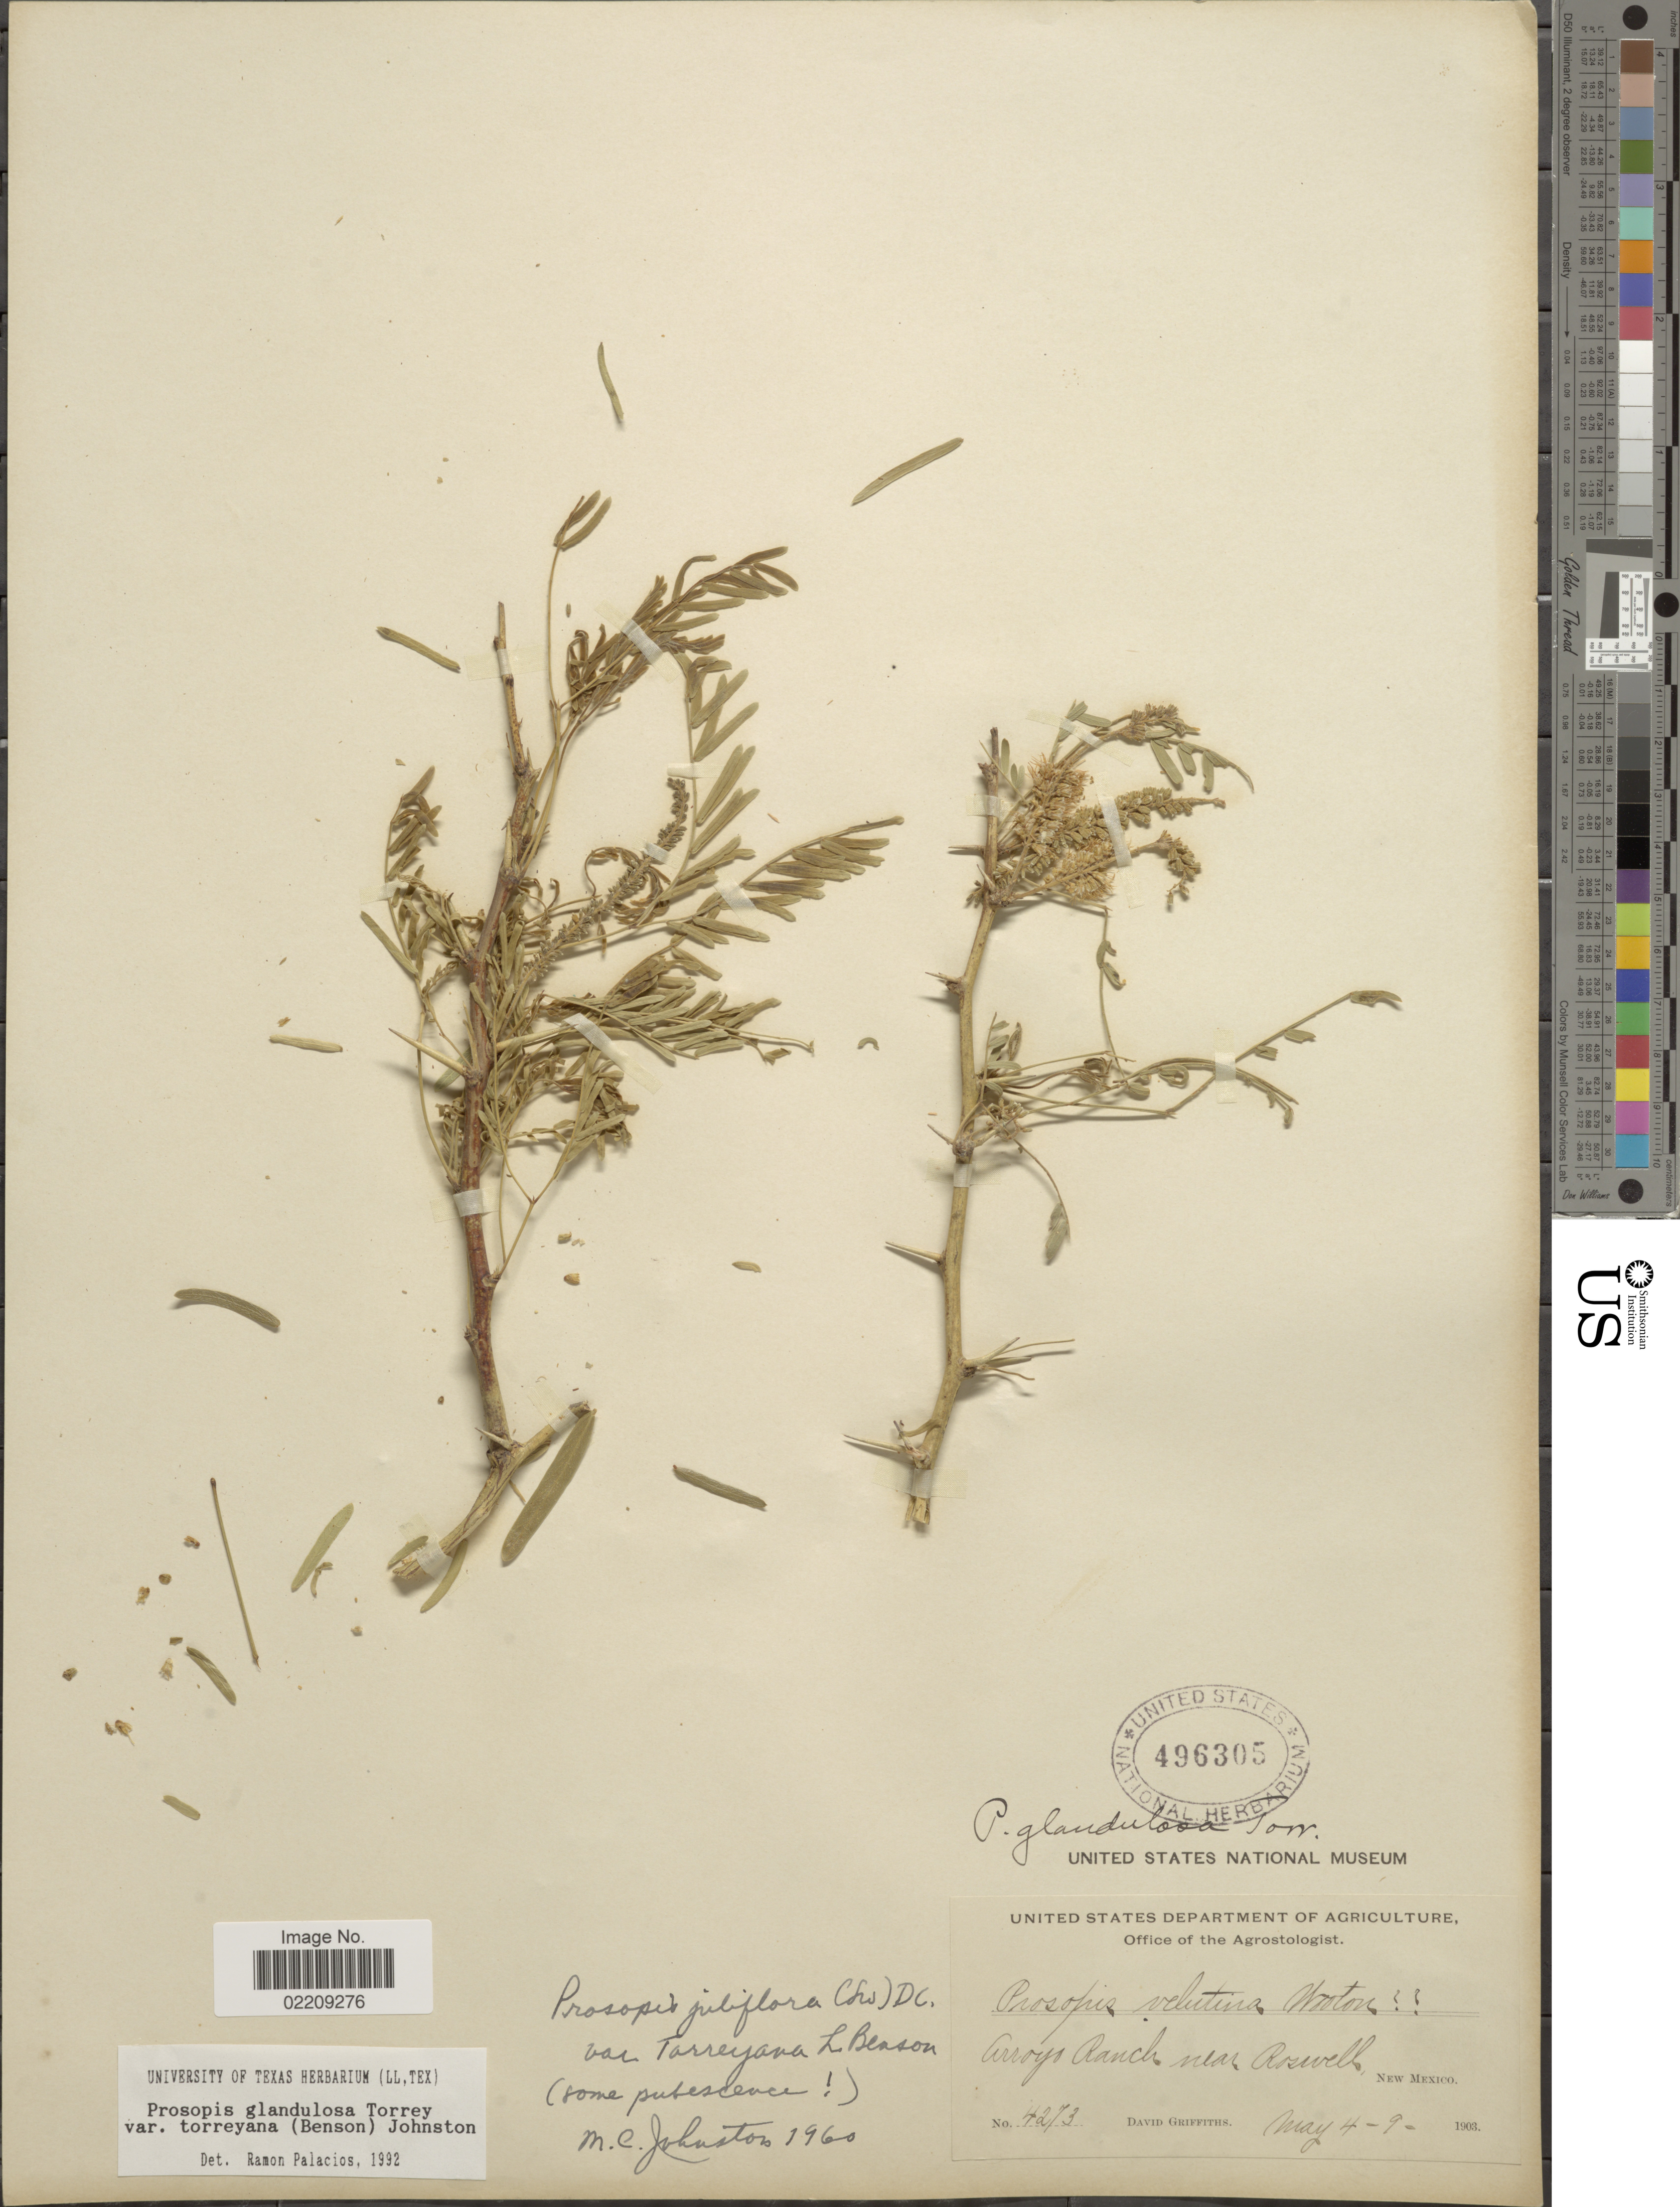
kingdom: Plantae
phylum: Tracheophyta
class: Magnoliopsida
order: Fabales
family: Fabaceae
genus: Neltuma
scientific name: Neltuma odorata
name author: (Torr. & Frém.) C. E. Hughes & G.P. Lewis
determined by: Strong, Mark T., (BOT), Smithsonian Institution - National Museum of Natural History (UNITED STATES)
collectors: D. Griffiths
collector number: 4273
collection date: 1903-05-04/1903-05-09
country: United States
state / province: New Mexico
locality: Arroyo Ranch near Roswell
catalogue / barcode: US 496305